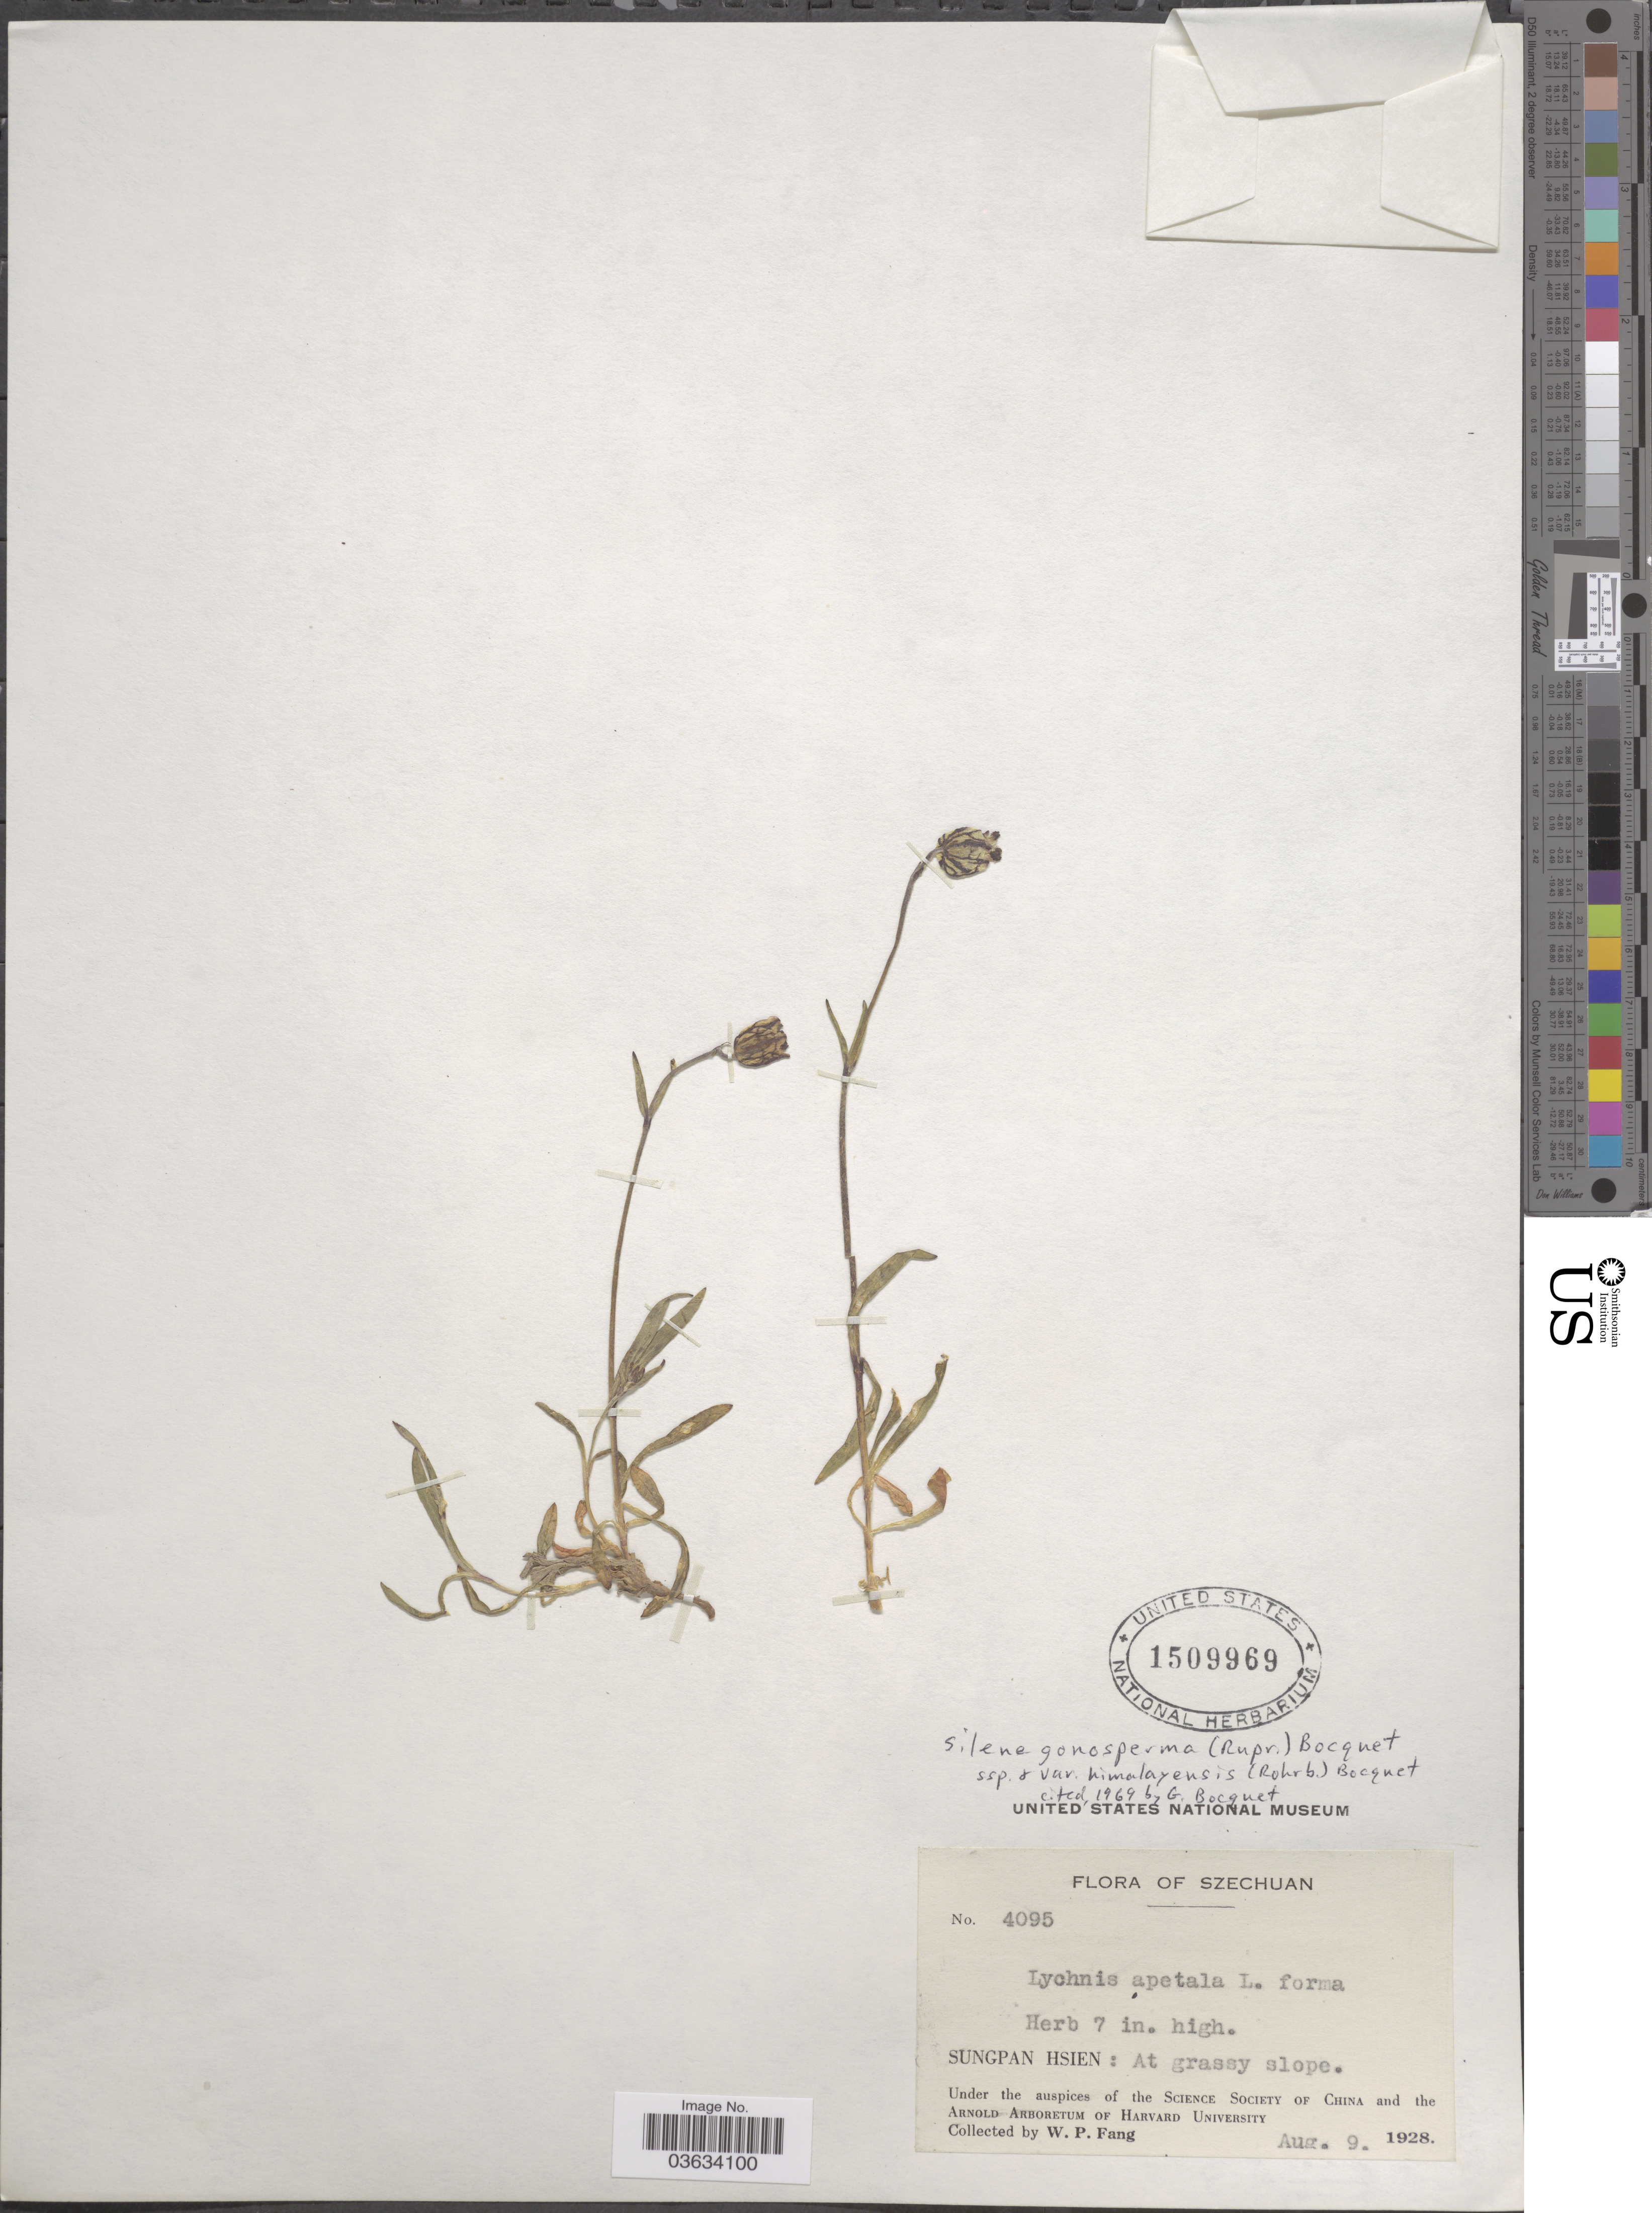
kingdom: Plantae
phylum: Tracheophyta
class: Magnoliopsida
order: Caryophyllales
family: Caryophyllaceae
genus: Silene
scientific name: Silene gonosperma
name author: (Rupr.) Bocquet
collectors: W. P. Fang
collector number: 4095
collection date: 1928-08-09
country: China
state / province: Sichuan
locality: Szechuan. Sungpan Hsien: At grassy slope.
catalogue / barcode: US 1509969